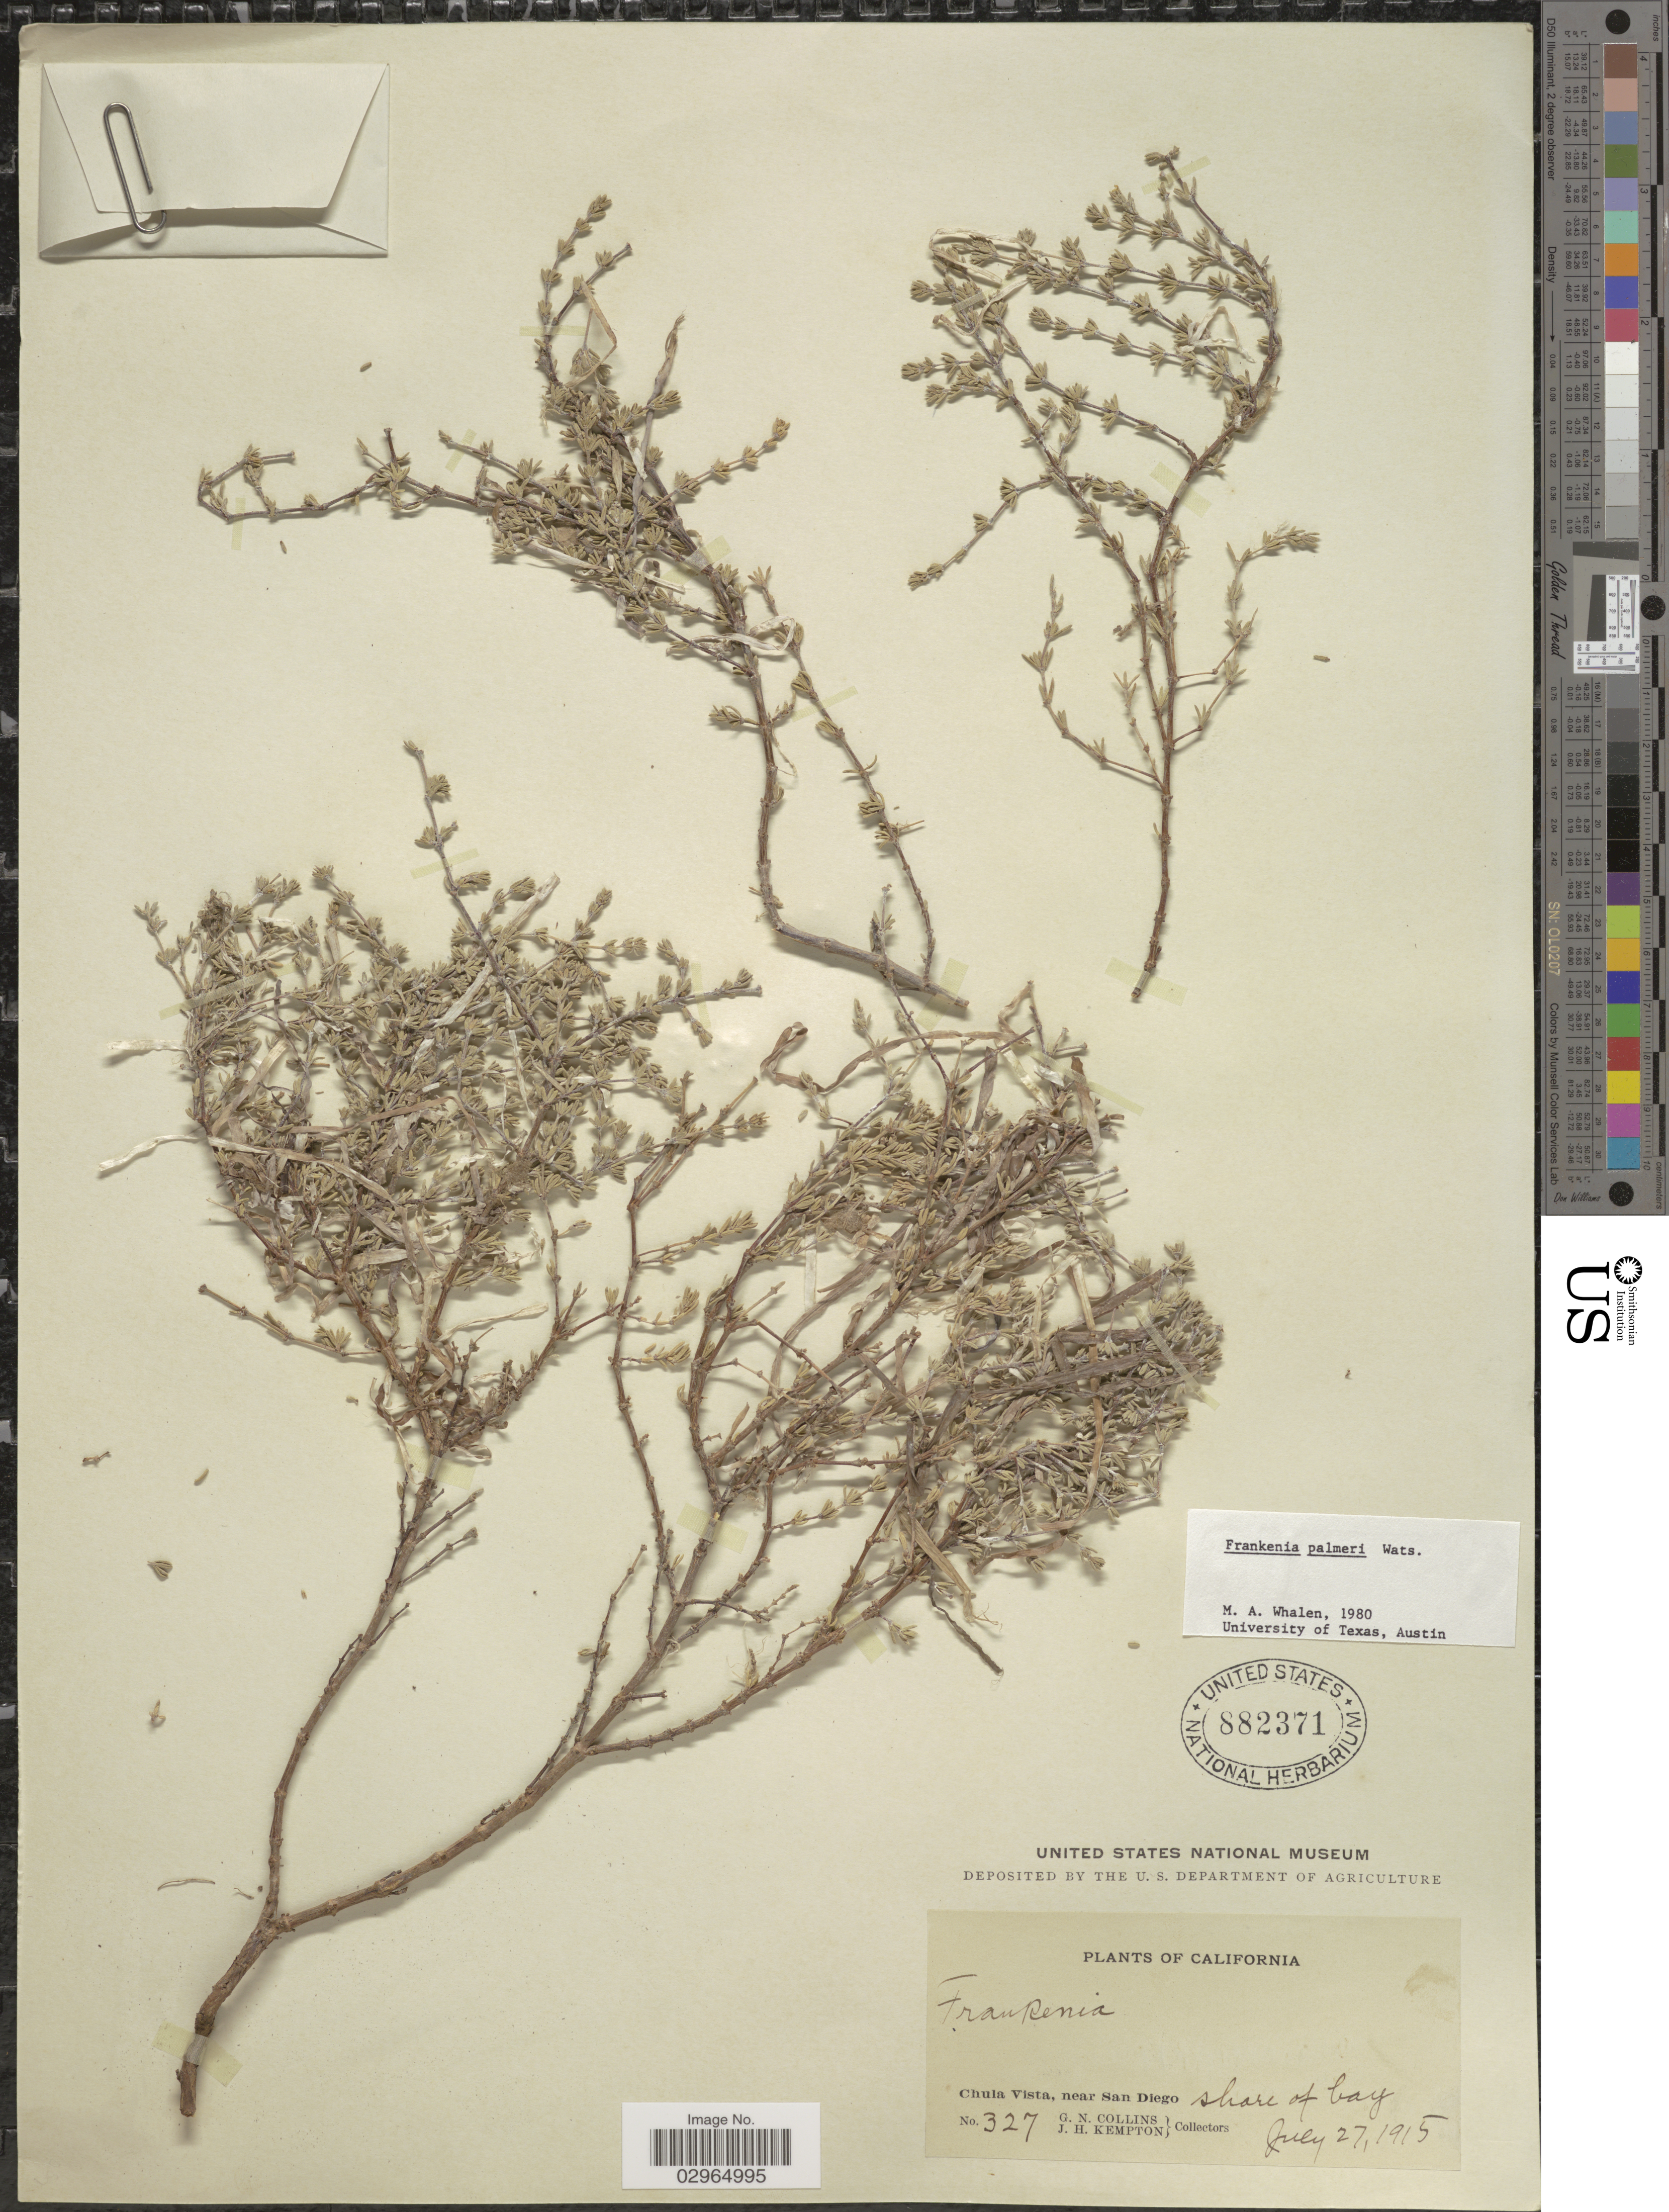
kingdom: Plantae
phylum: Tracheophyta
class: Magnoliopsida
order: Caryophyllales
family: Frankeniaceae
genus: Frankenia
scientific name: Frankenia palmeri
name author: S. Watson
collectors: G. Collins & J. H. Kempton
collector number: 327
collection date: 1915-07-27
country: United States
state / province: California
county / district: San Diego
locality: Chula Vista, near San Diego shore of bay.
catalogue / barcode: US 882371